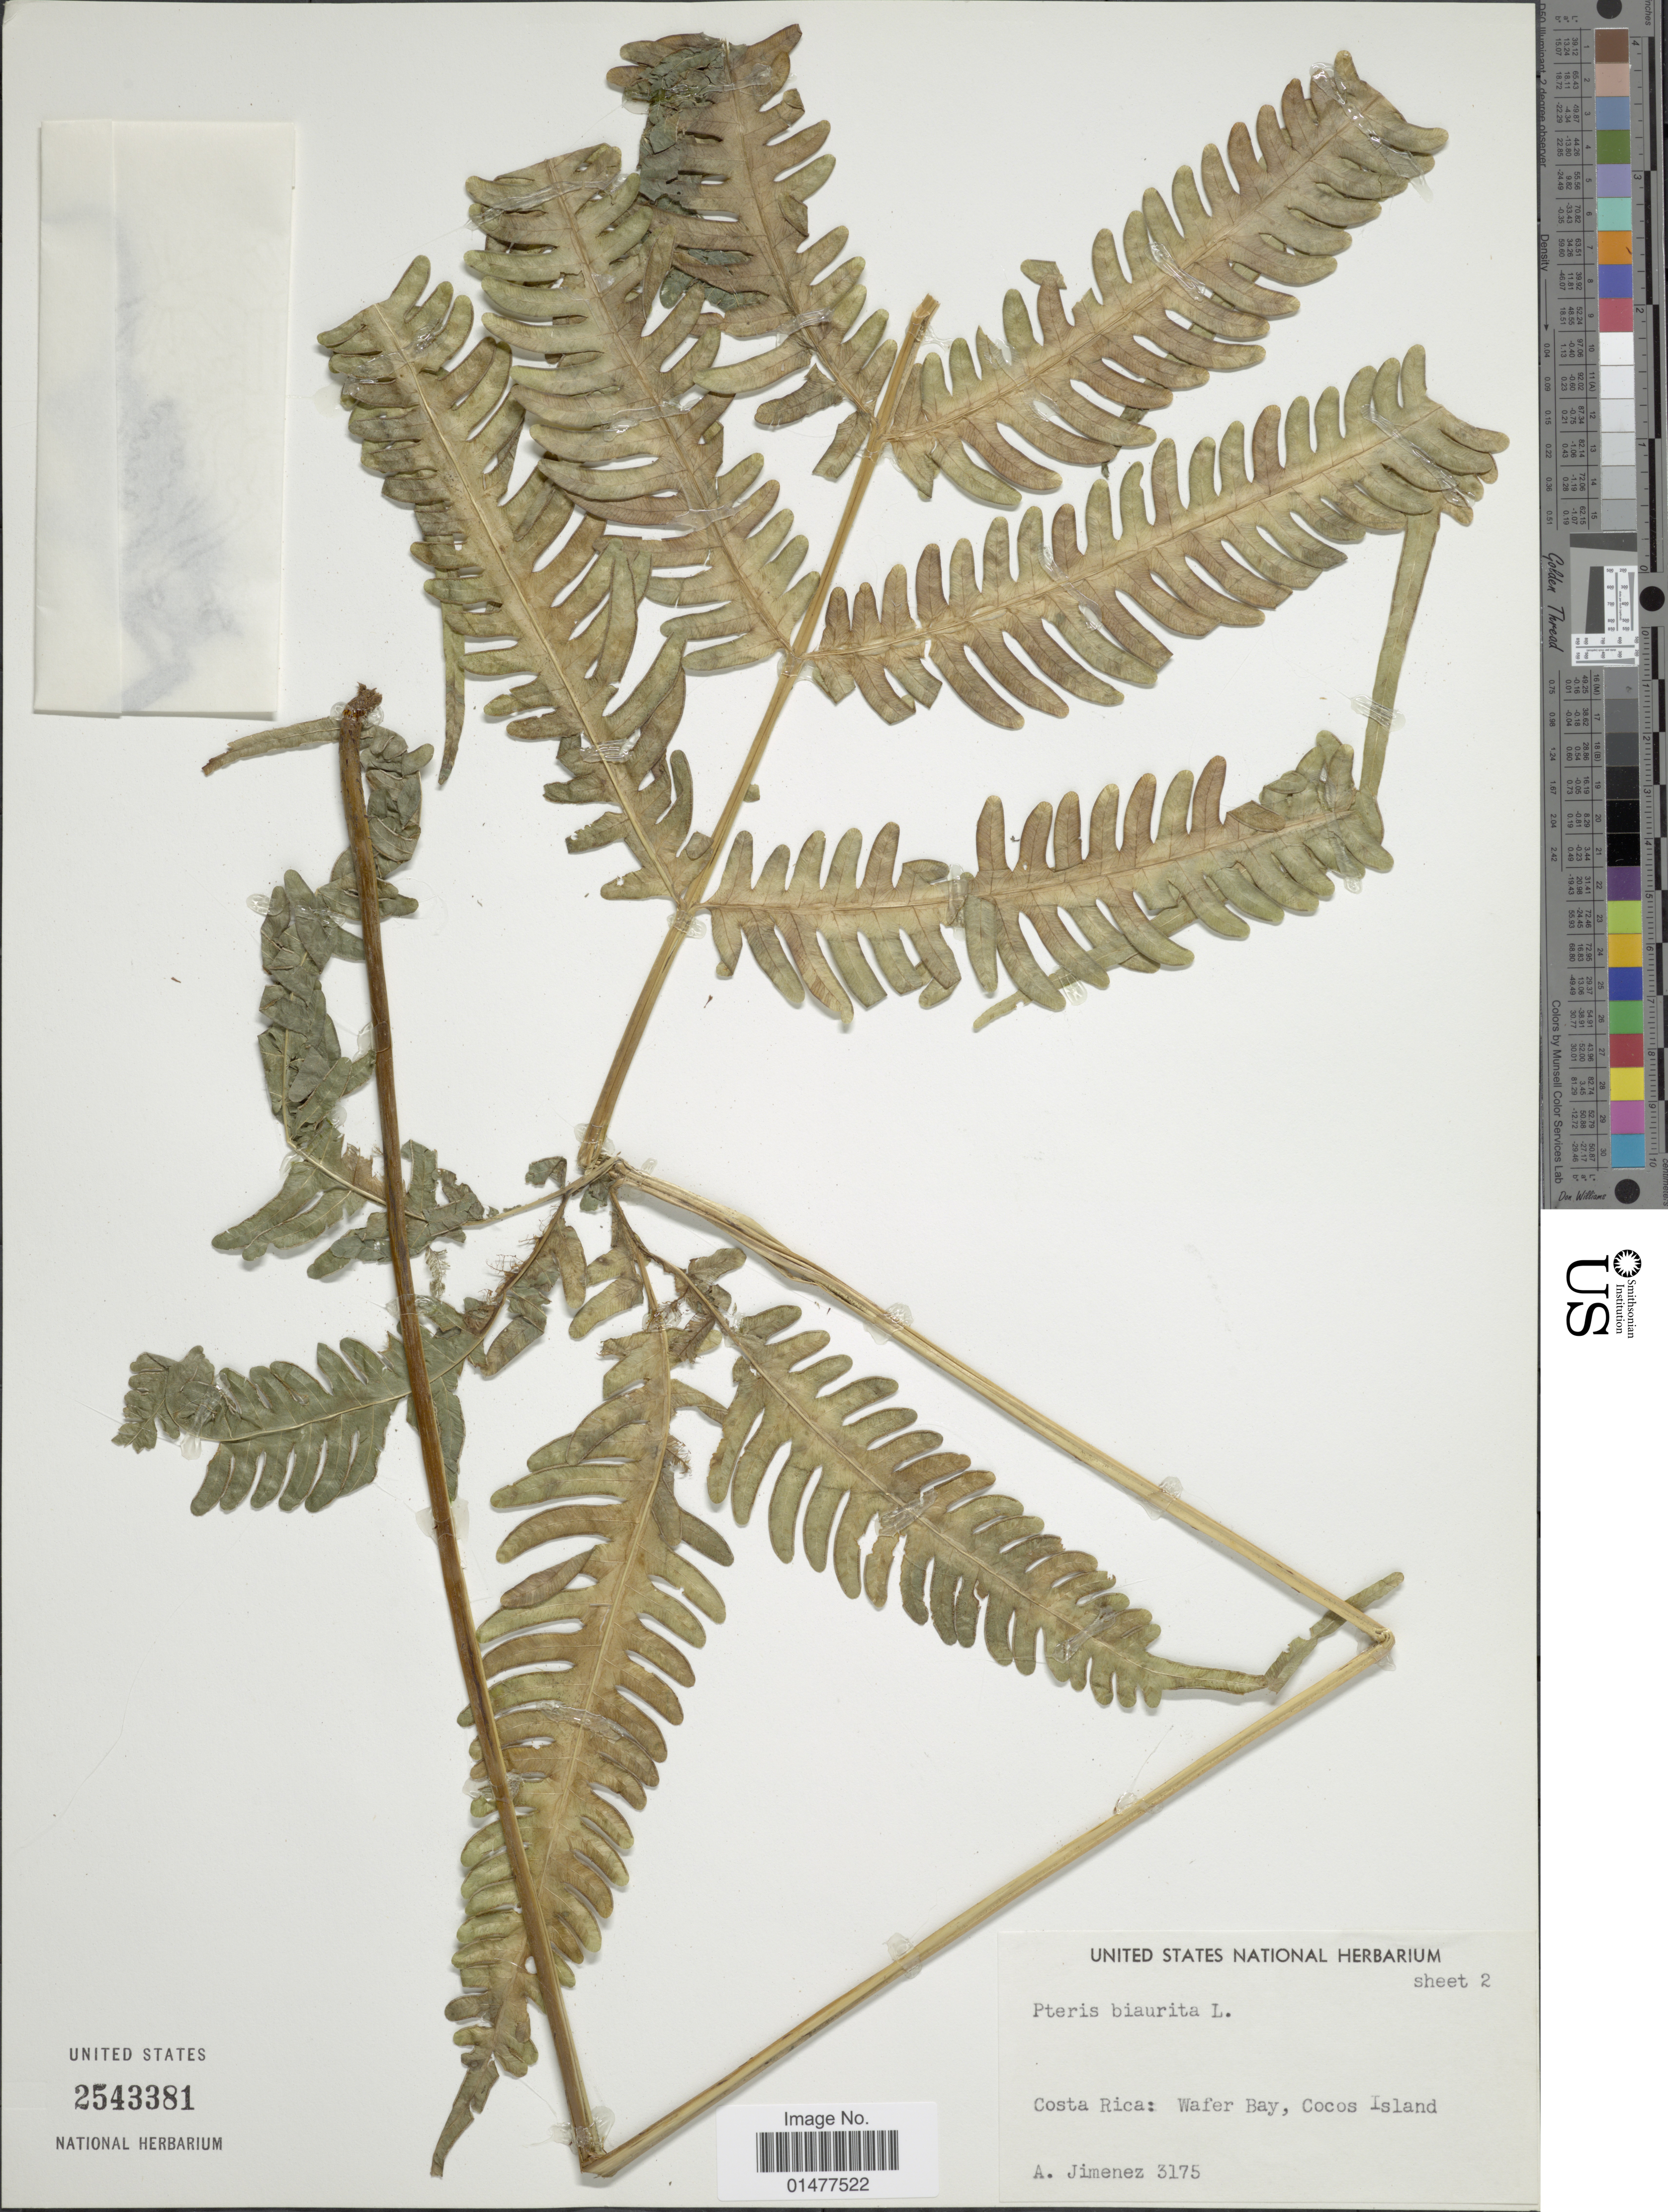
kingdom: Plantae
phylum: Tracheophyta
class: Polypodiopsida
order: Polypodiales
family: Pteridaceae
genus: Pteris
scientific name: Pteris biaurita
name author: L.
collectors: A. Jimenez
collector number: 3175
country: Costa Rica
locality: Wafer Bay, Cocos island.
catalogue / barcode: US 2543381